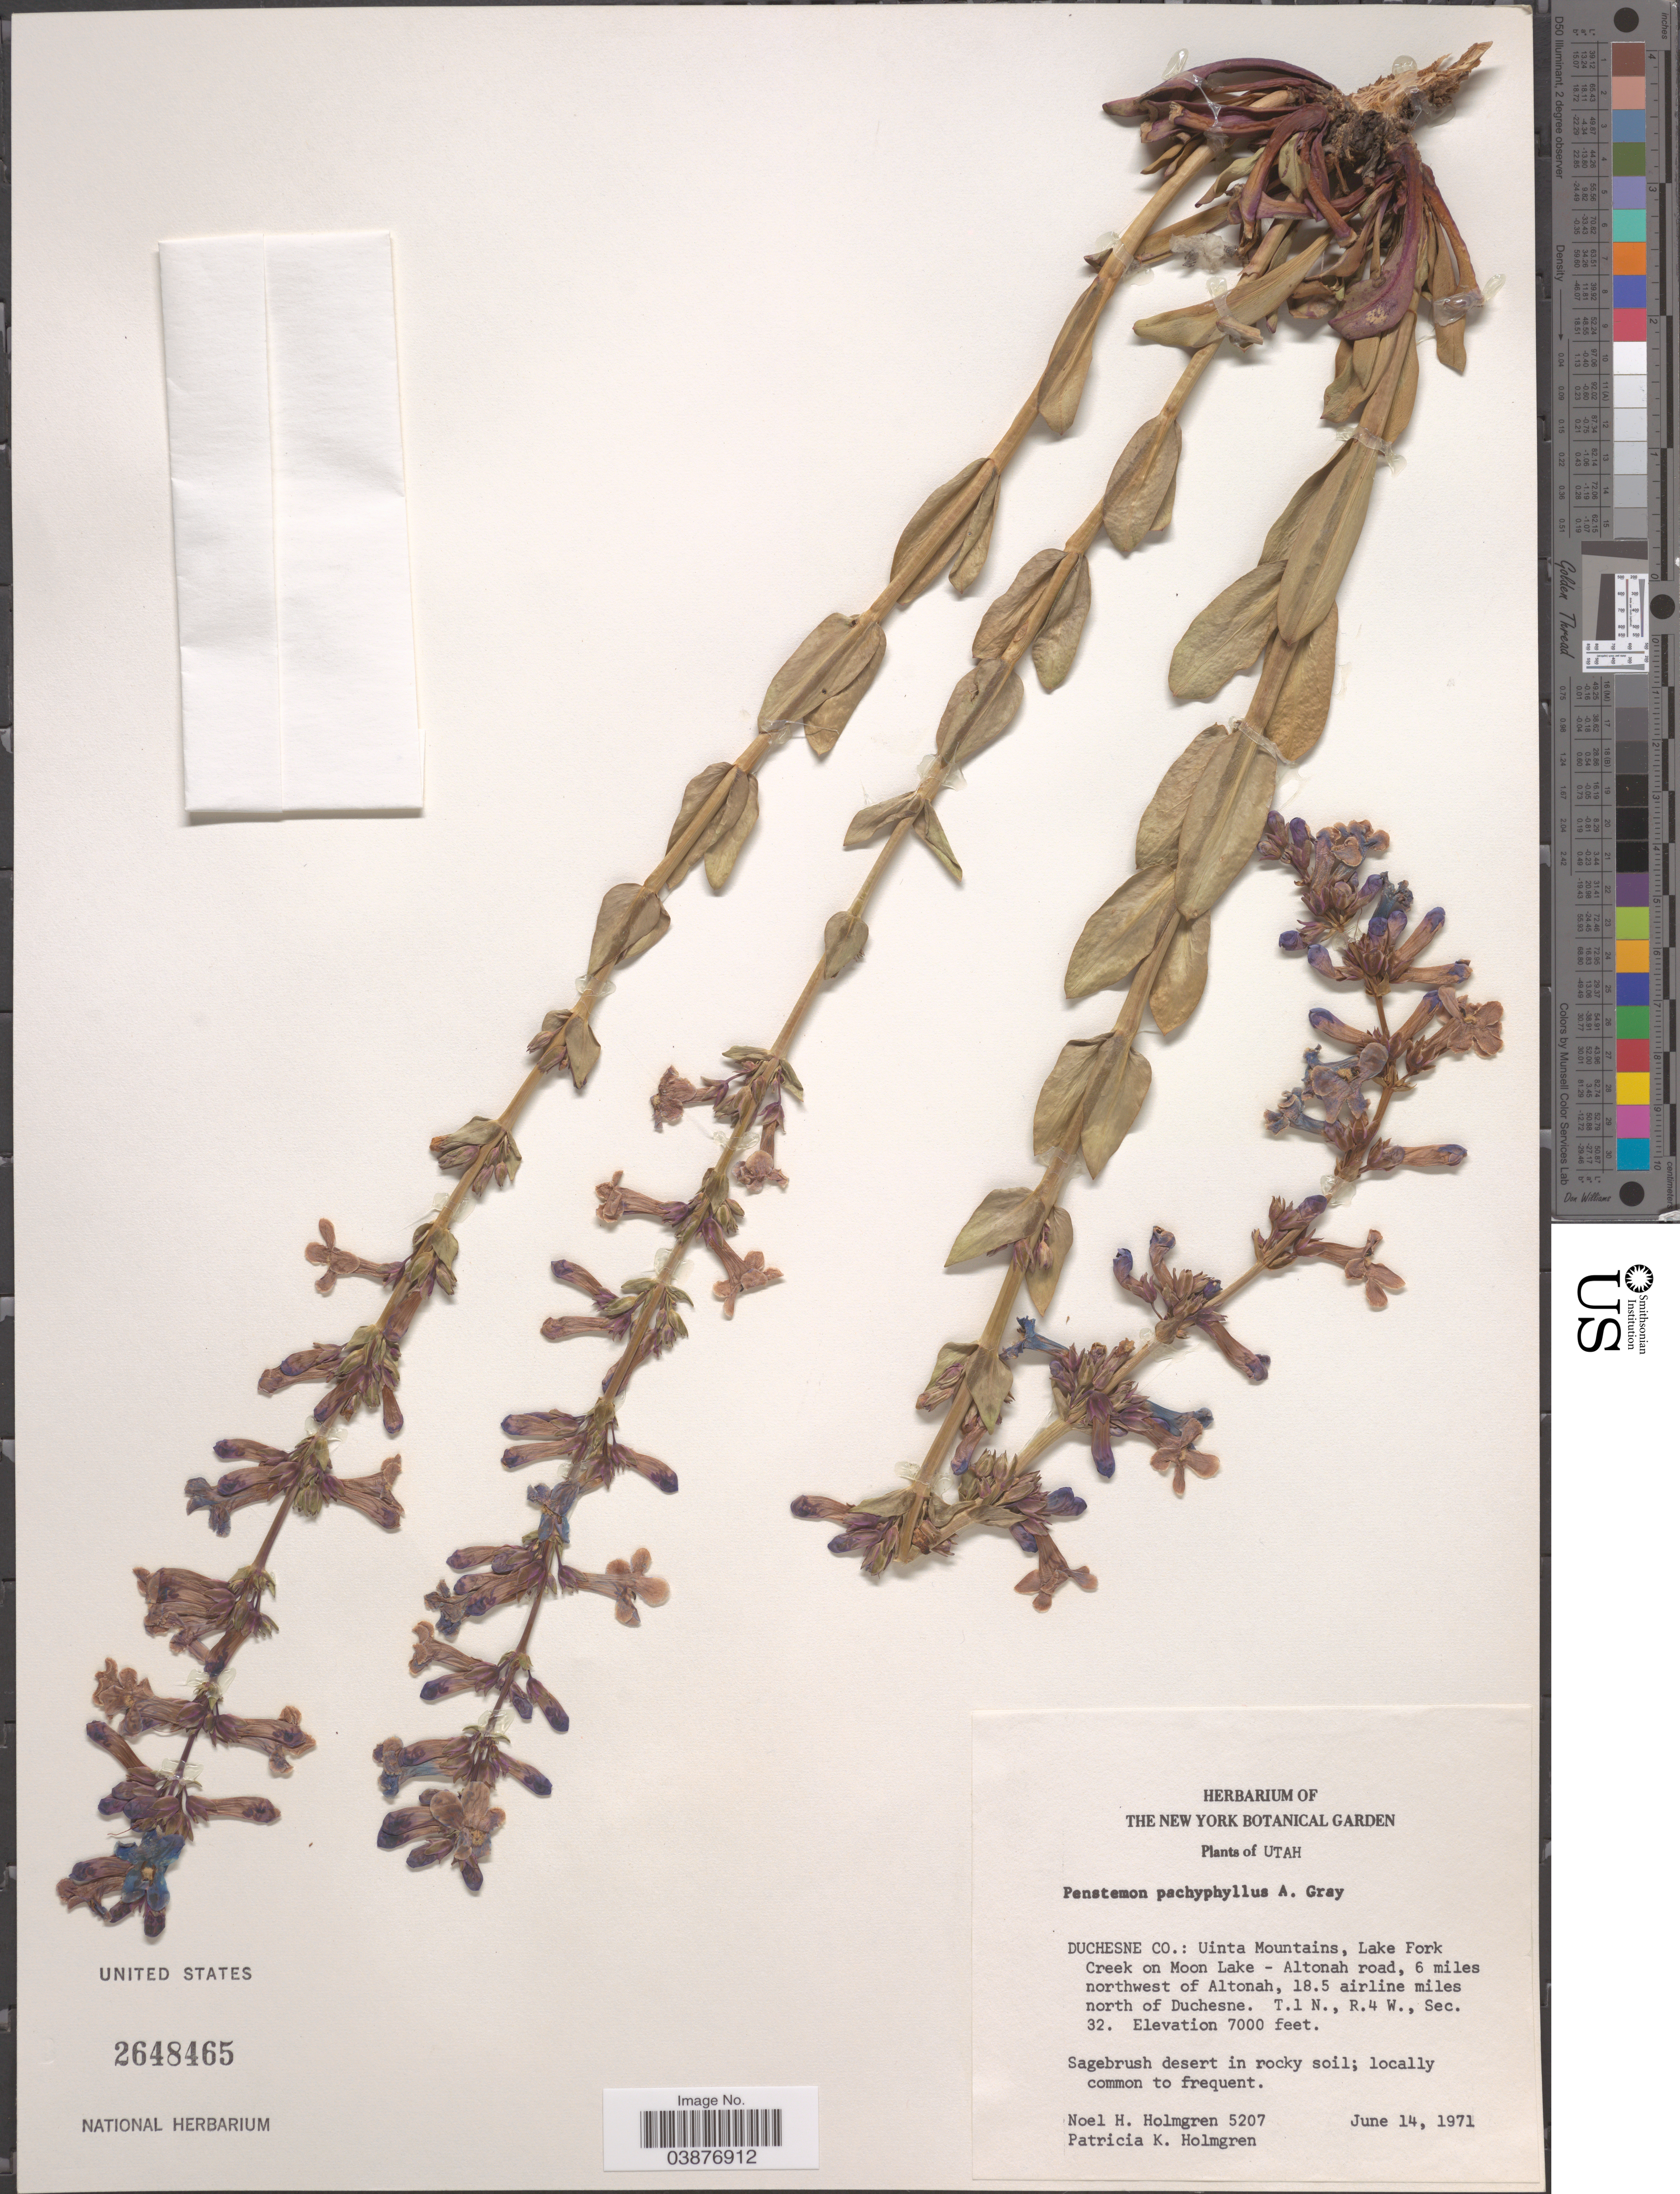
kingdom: Plantae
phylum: Tracheophyta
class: Magnoliopsida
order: Lamiales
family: Plantaginaceae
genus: Penstemon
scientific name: Penstemon pachyphyllus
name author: A. Gray ex Rydb.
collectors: N. H. Holmgren & P. K. Holmgren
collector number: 5207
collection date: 1971-06-14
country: United States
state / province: Utah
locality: Duchesne Co.: Uinta Mountains, Lake Fork Creek on Moon Lake - Altonah road, 6 miles northwest of Altonah, 18.5 airline miles north of Duchesne. T.1 N., R.4 W., Sec. 32.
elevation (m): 2134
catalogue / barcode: US 2648465